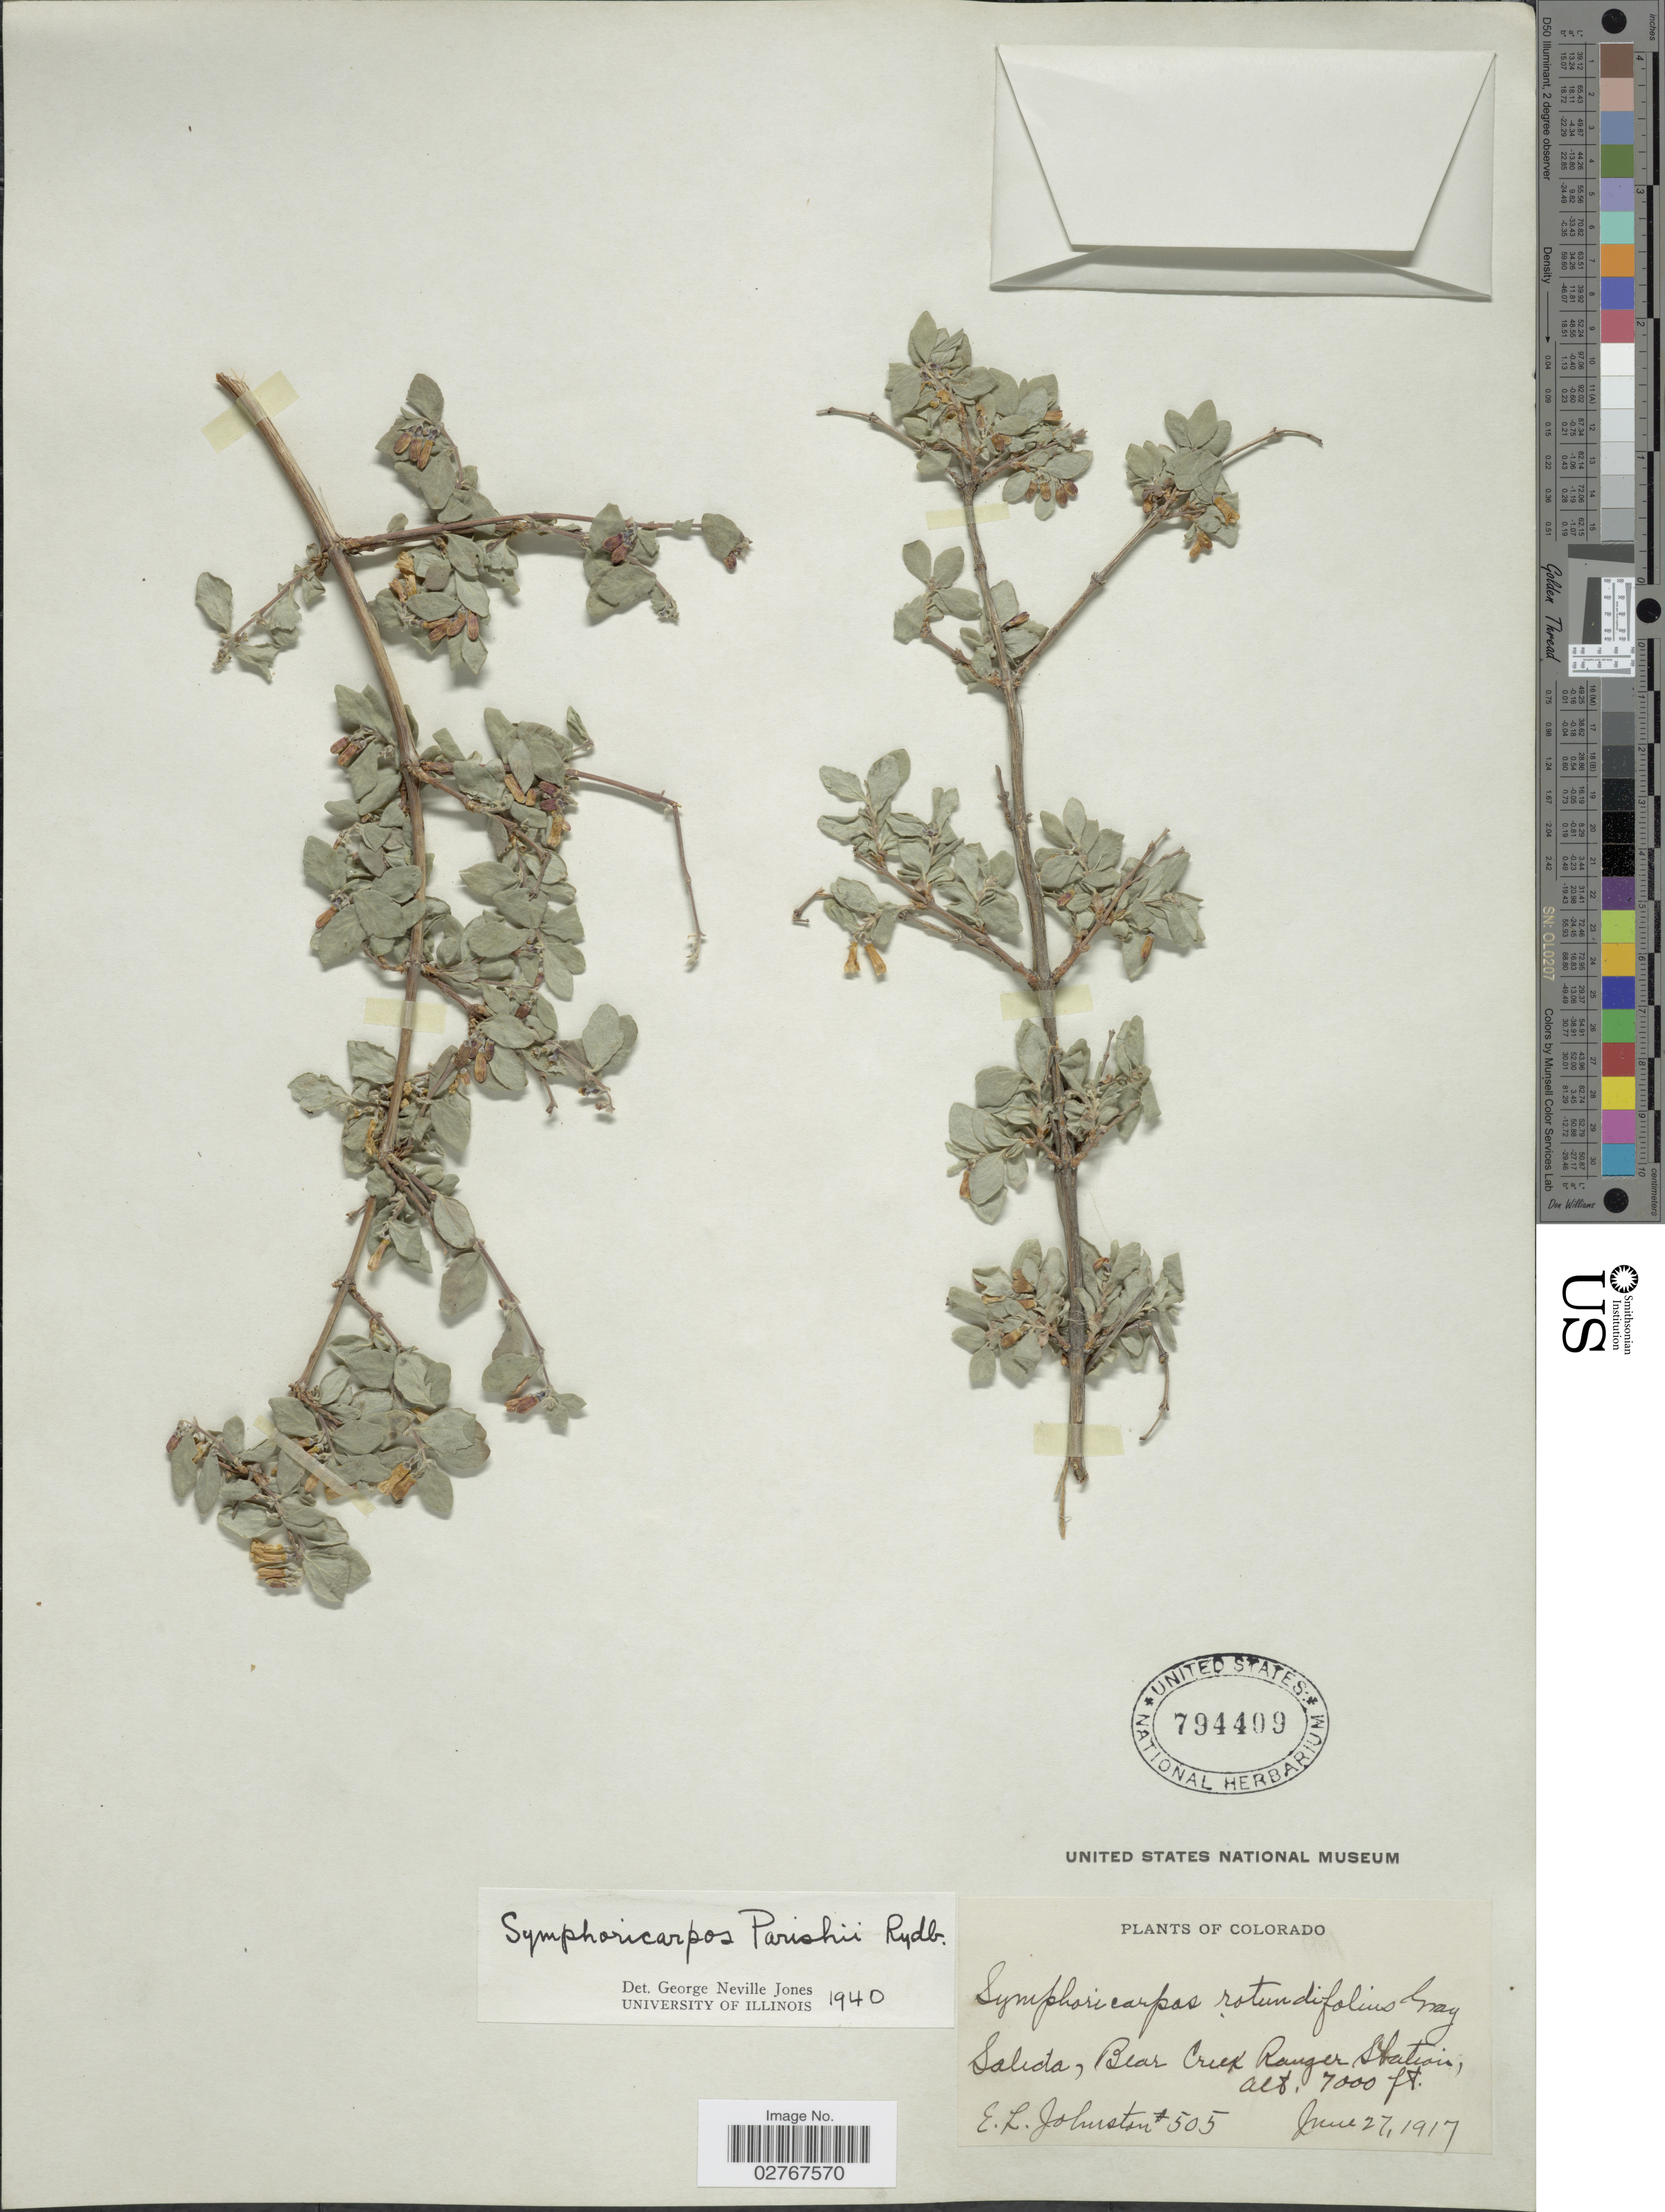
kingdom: Plantae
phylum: Tracheophyta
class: Magnoliopsida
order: Dipsacales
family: Caprifoliaceae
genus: Symphoricarpos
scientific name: Symphoricarpos parishii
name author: Rydb.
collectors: E. L. Johnston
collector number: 505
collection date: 1917-06-27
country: United States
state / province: Colorado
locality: Salida, Bear Creek Ranger Station.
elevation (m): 2134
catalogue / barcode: US 794409